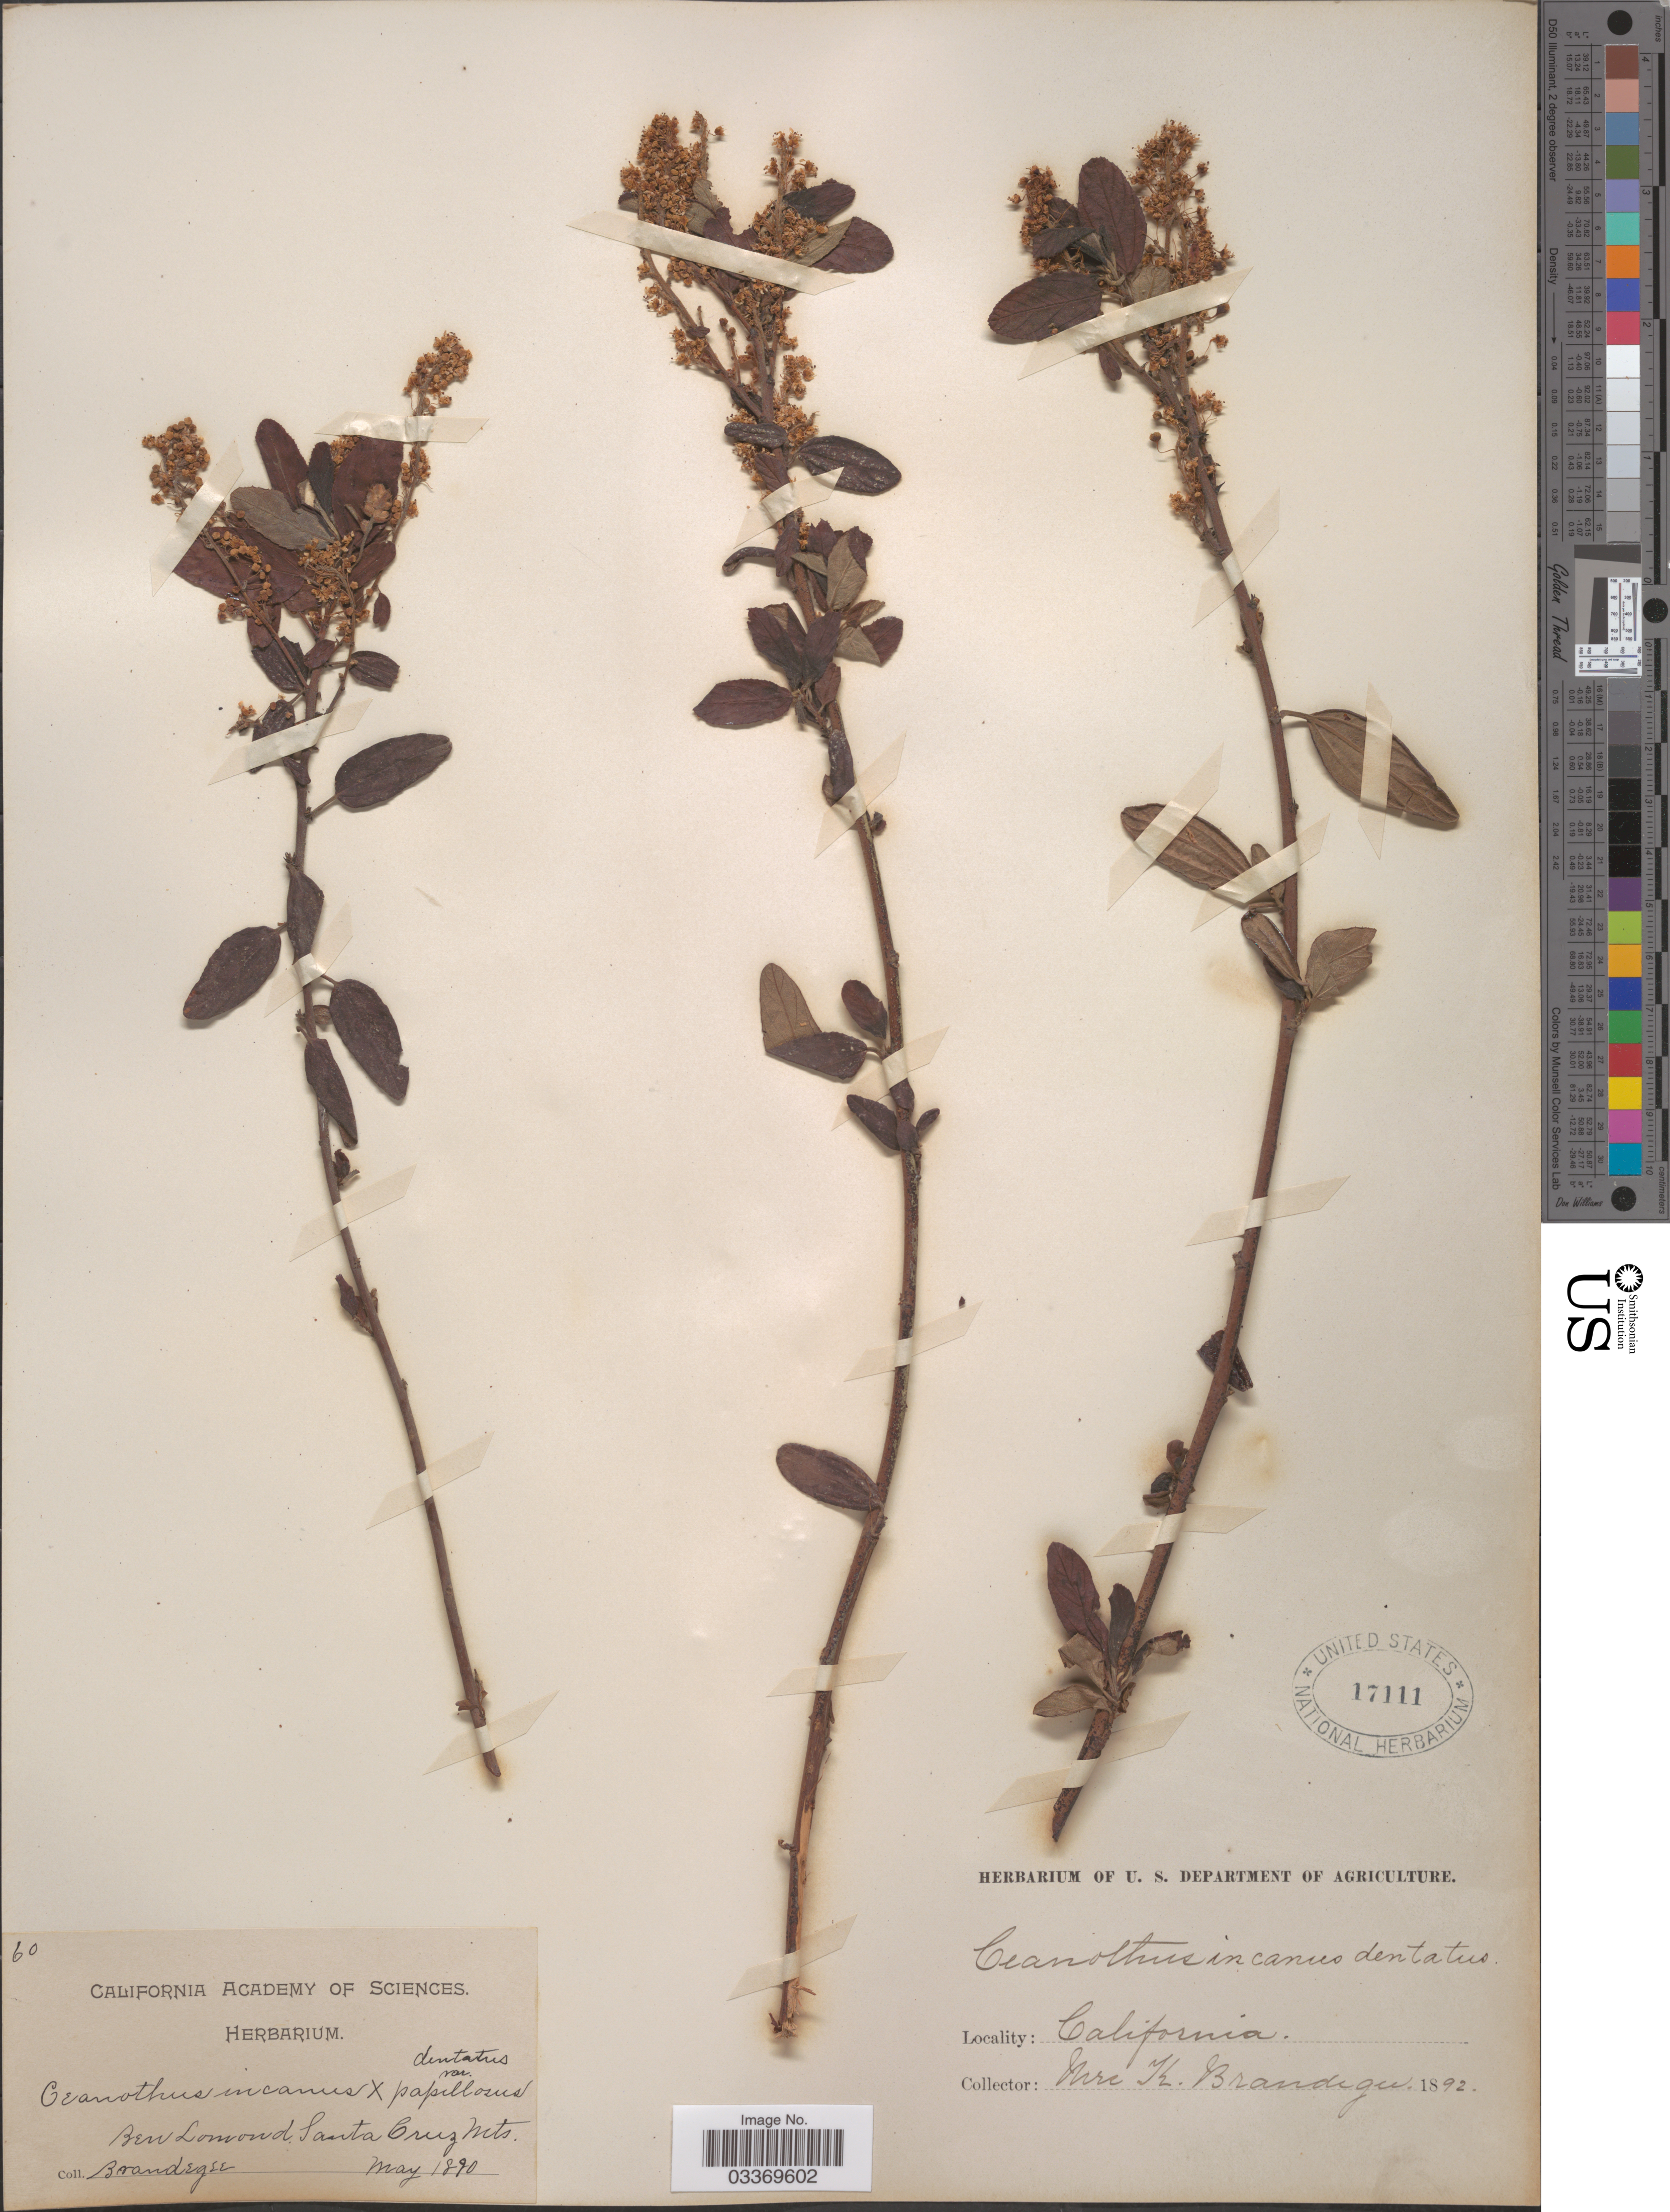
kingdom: Plantae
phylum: Tracheophyta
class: Magnoliopsida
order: Rosales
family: Rhamnaceae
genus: Ceanothus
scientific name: Ceanothus incanus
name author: Torr. & A. Gray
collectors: K. Brandegee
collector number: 60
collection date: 1890-05/1892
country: United States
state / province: California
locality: Ben Lomond, Santa Cruz Mts.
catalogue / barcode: US 17111